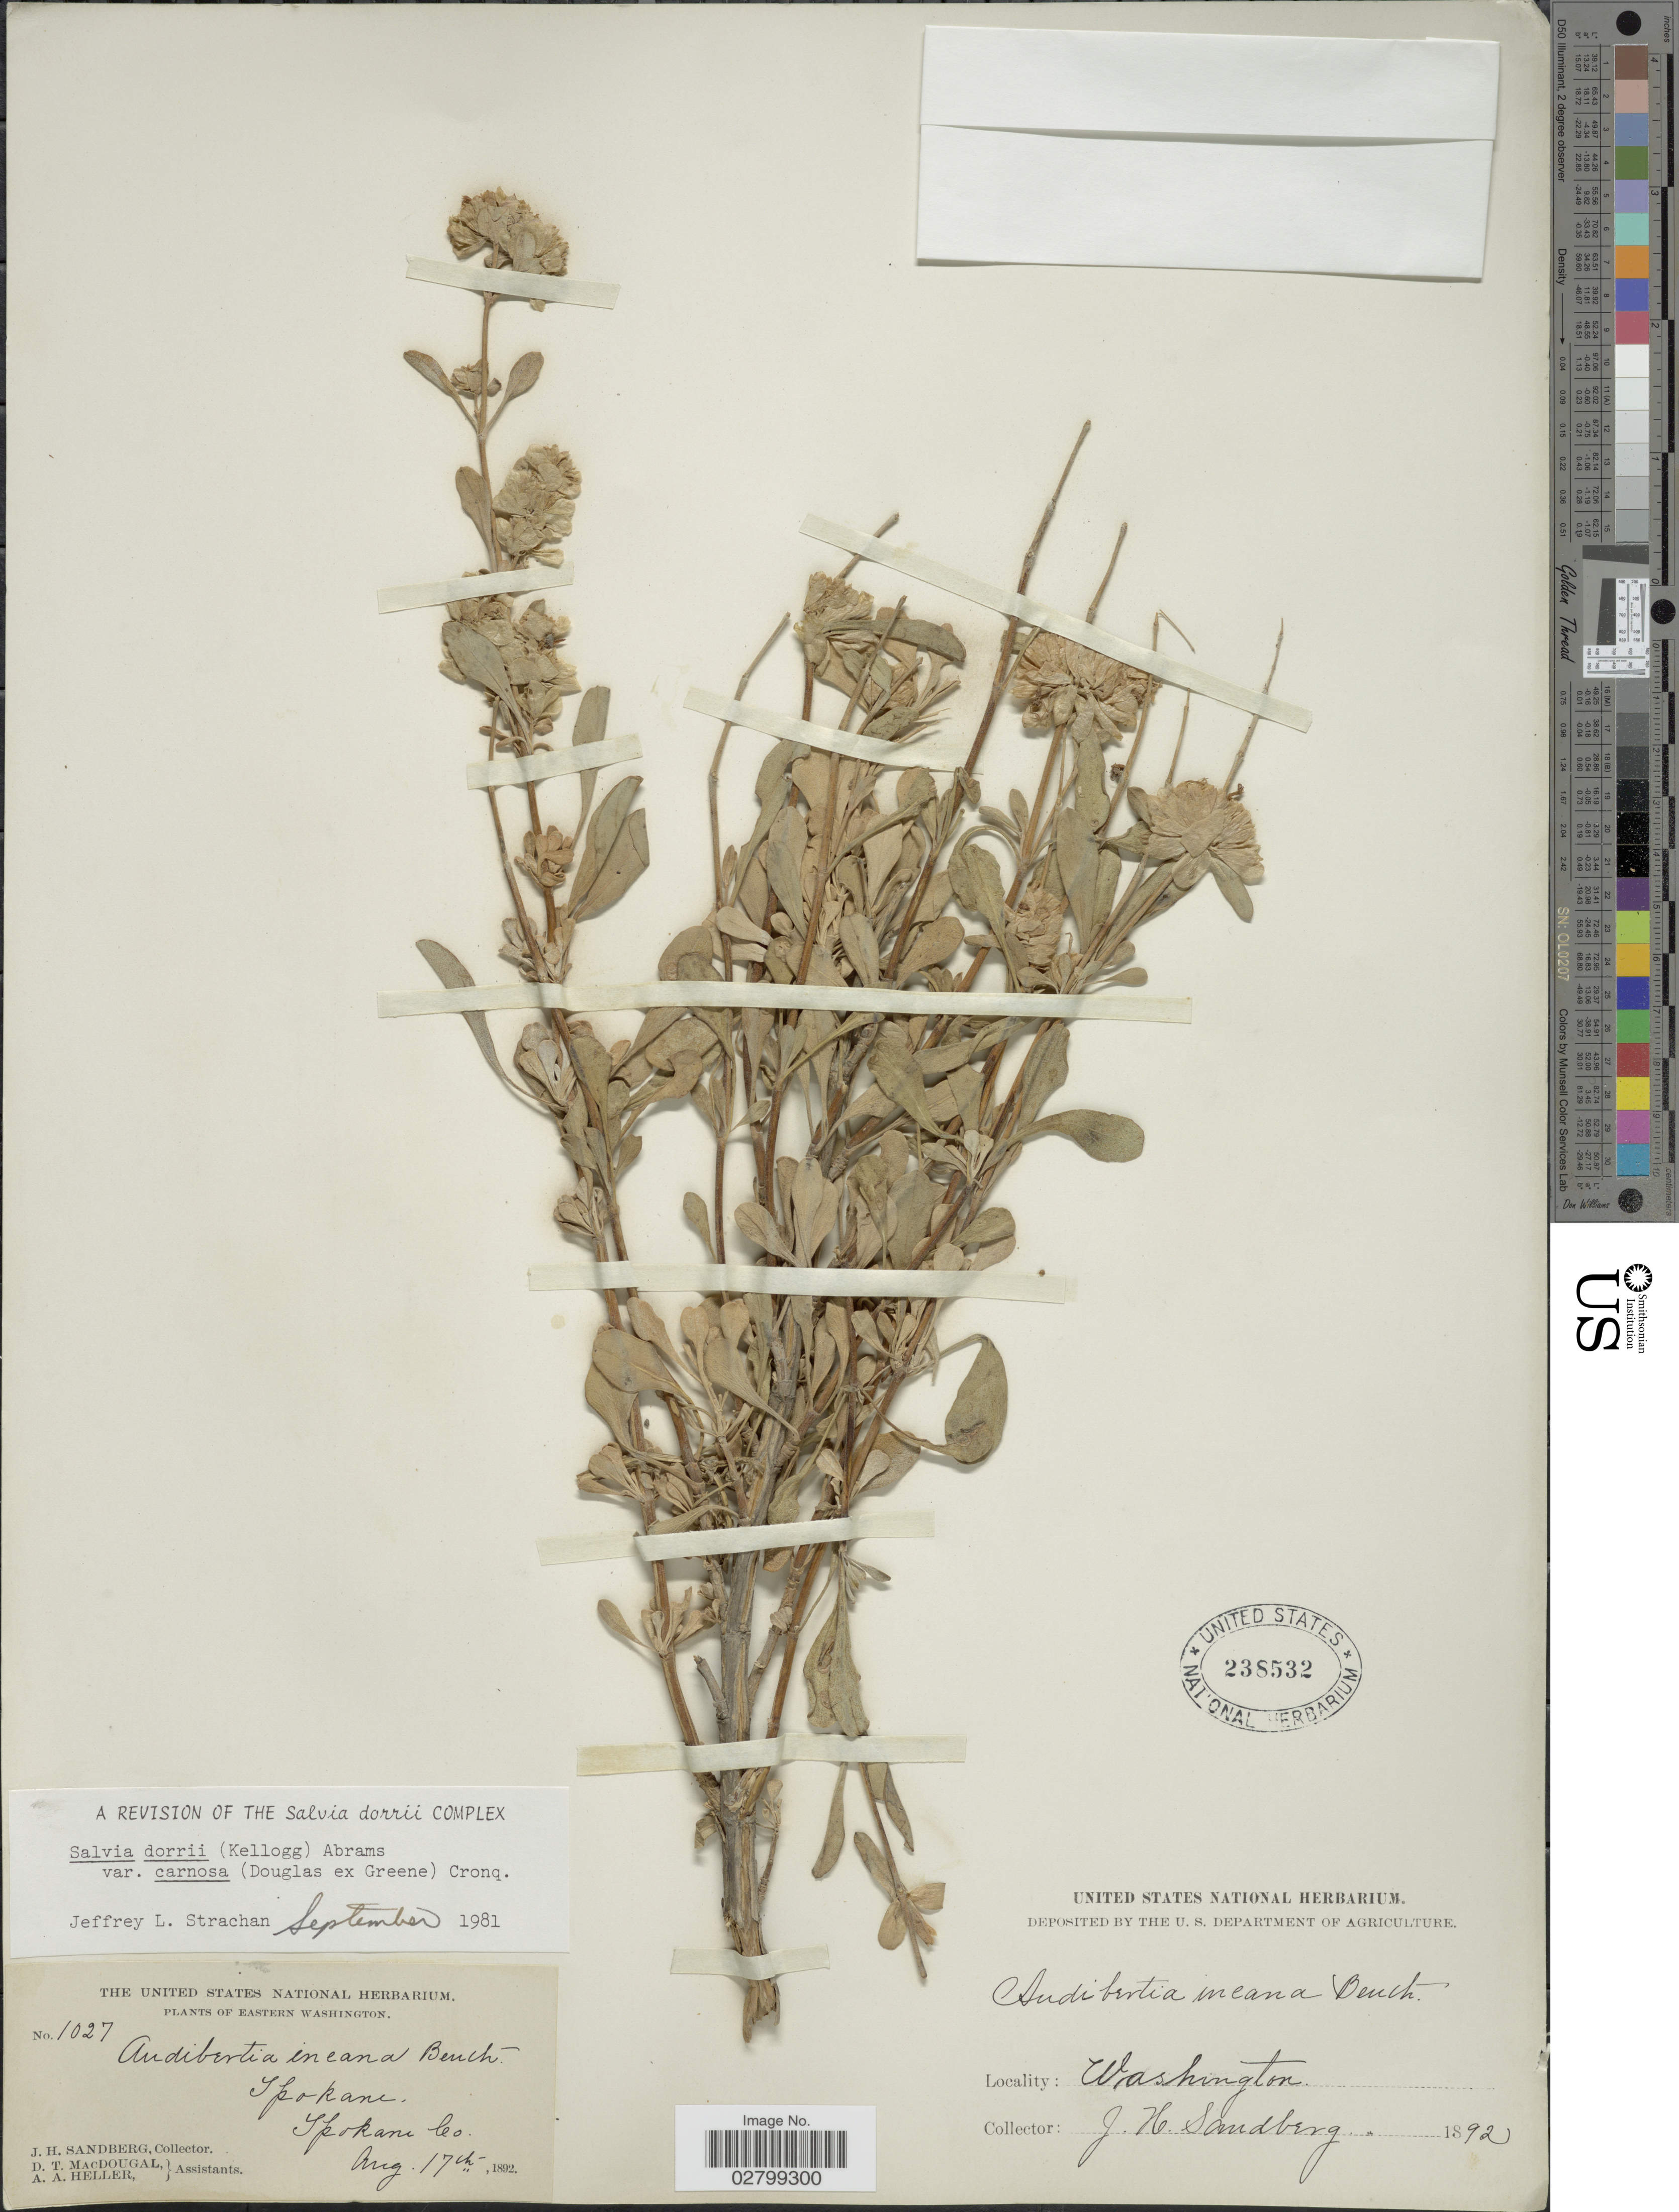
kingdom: Plantae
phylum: Tracheophyta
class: Magnoliopsida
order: Lamiales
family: Lamiaceae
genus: Salvia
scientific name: Salvia dorrii var. carnosa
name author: (Dougl.) Abrams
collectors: J. H. Sandberg, D. T. MacDougal & A. A. Heller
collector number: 1027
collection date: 1892-08-17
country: United States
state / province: Washington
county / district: Spokane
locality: Eastern Washington. Spokane. Spokane Co.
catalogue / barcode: US 238532